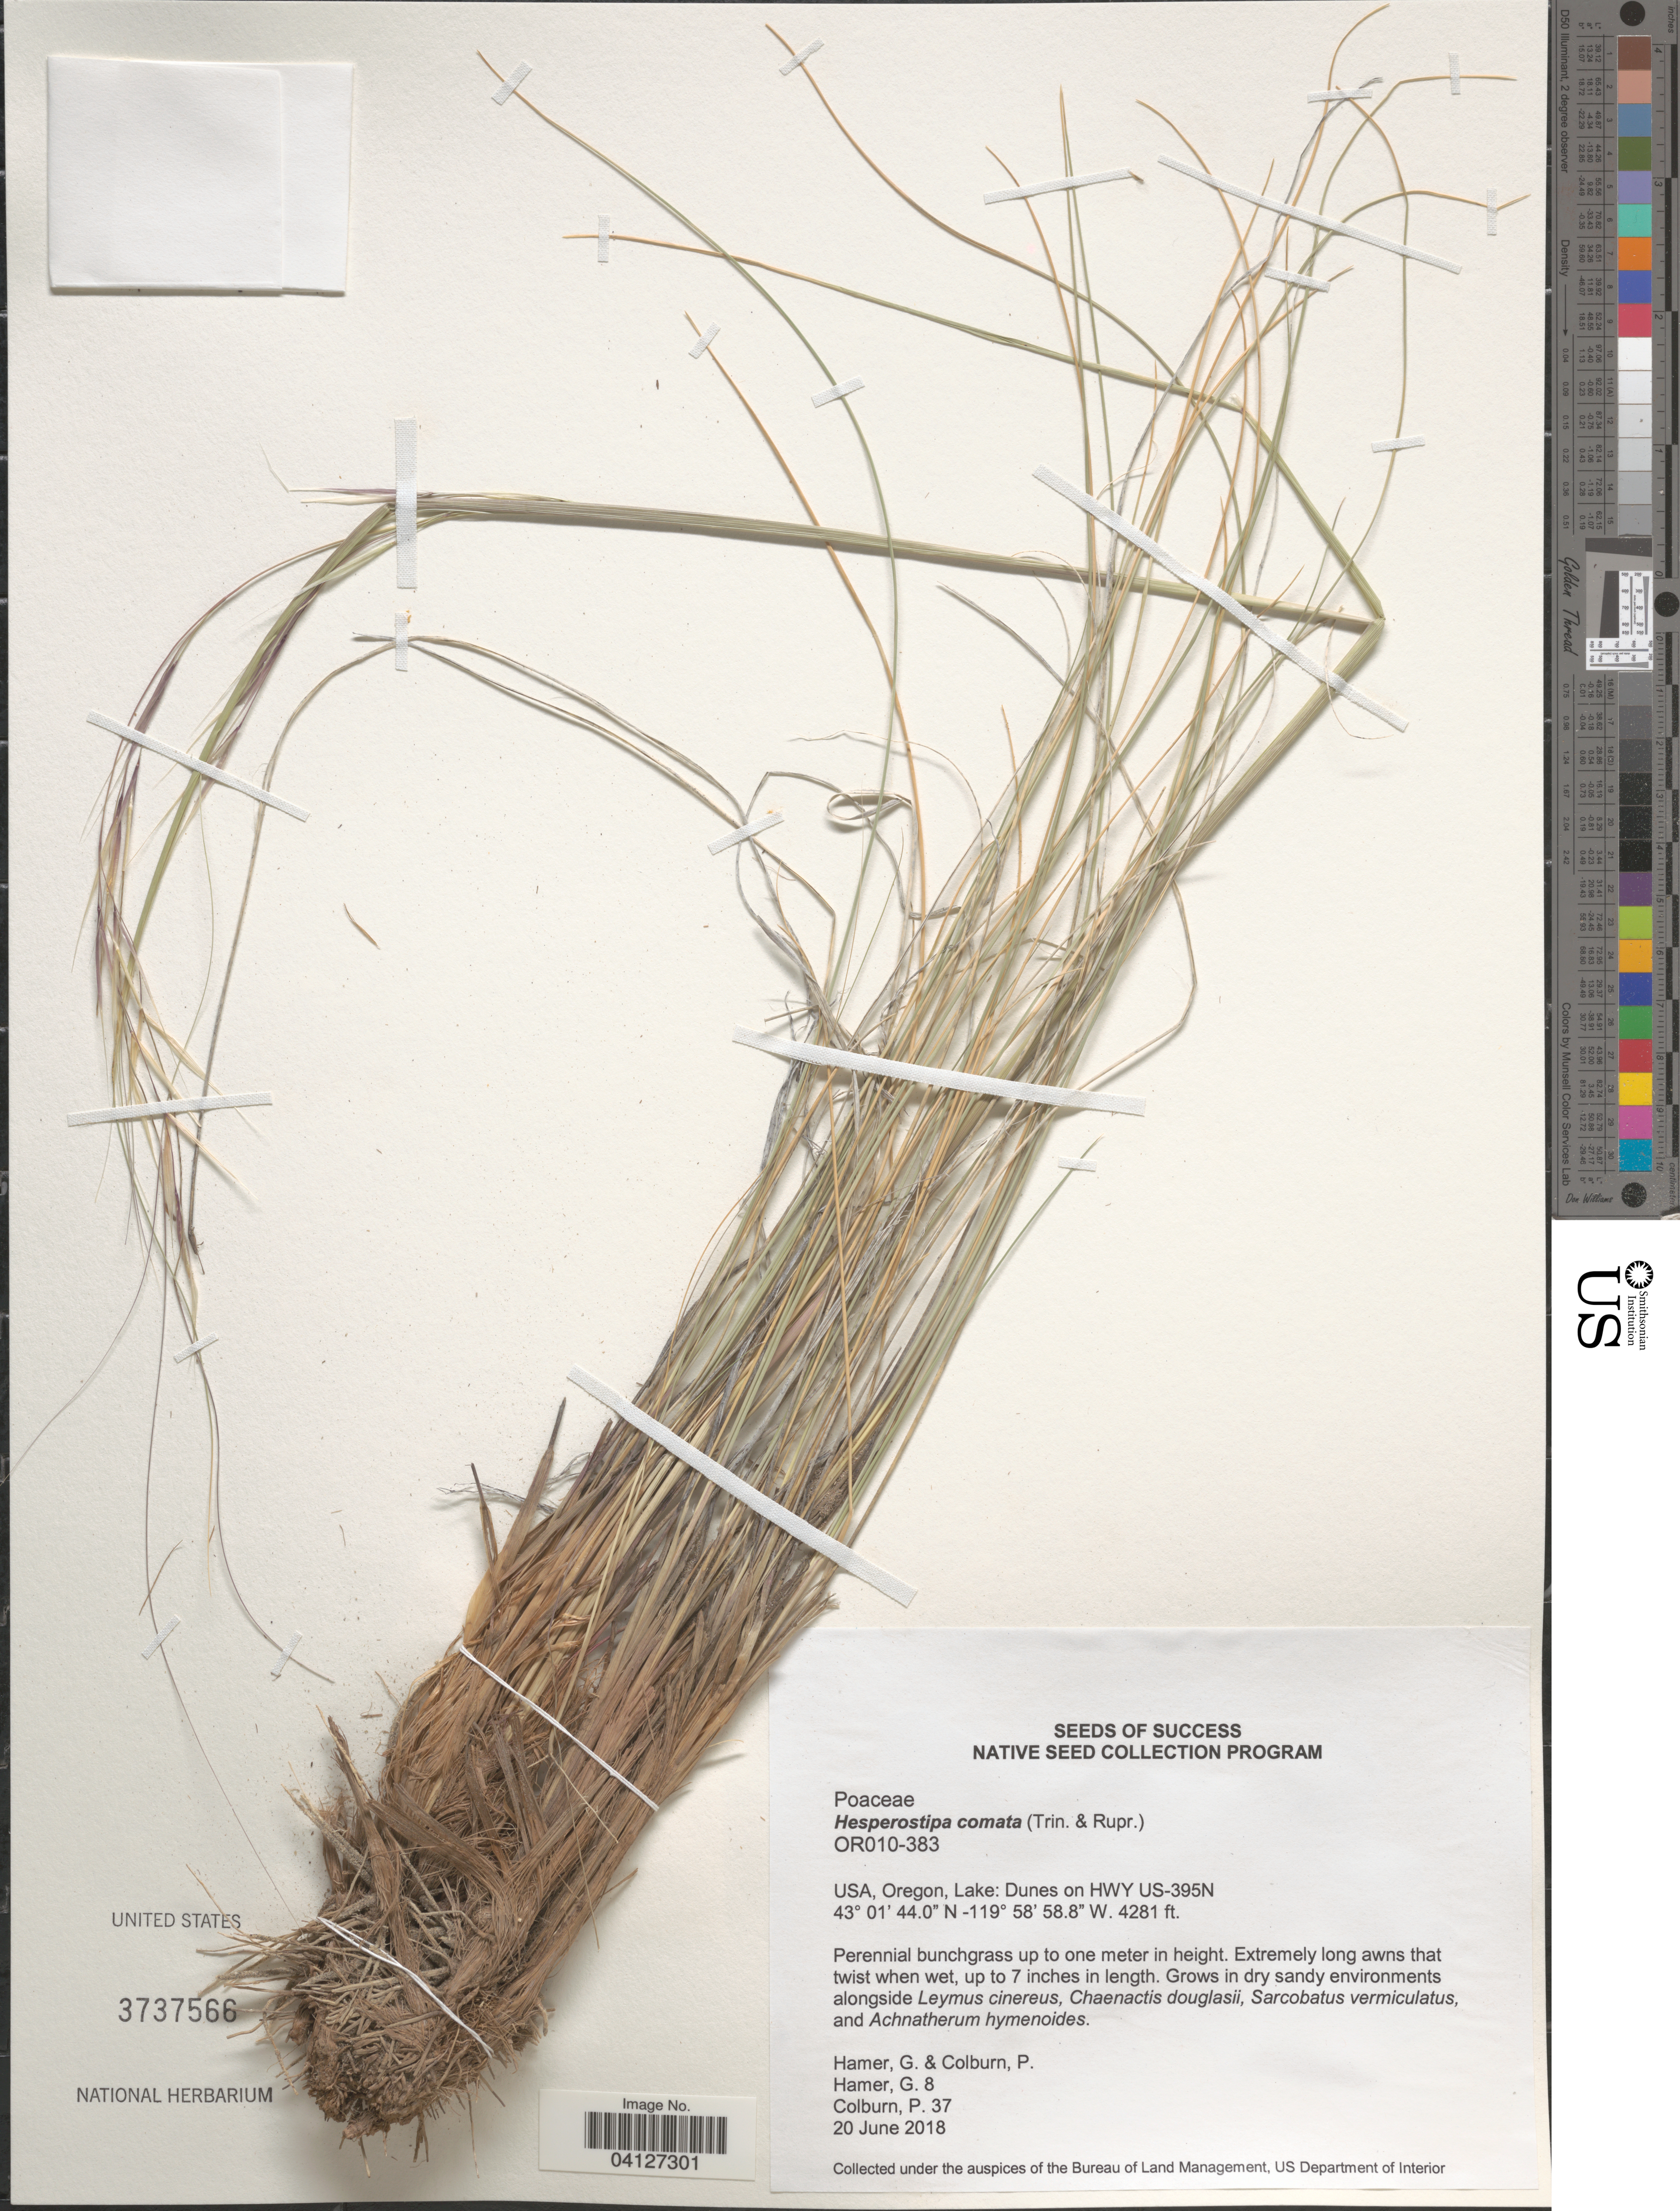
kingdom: Plantae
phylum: Tracheophyta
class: Liliopsida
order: Poales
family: Poaceae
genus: Hesperostipa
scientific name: Hesperostipa comata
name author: (Trin. & Rupr.) Barkworth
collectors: G. Hamer & P. Colburn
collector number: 8/37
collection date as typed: Transcribed d/m/y: 20/6/2018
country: United States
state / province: Oregon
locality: Lake: Dunes on HWY US-395N.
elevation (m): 1305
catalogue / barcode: US 3737566